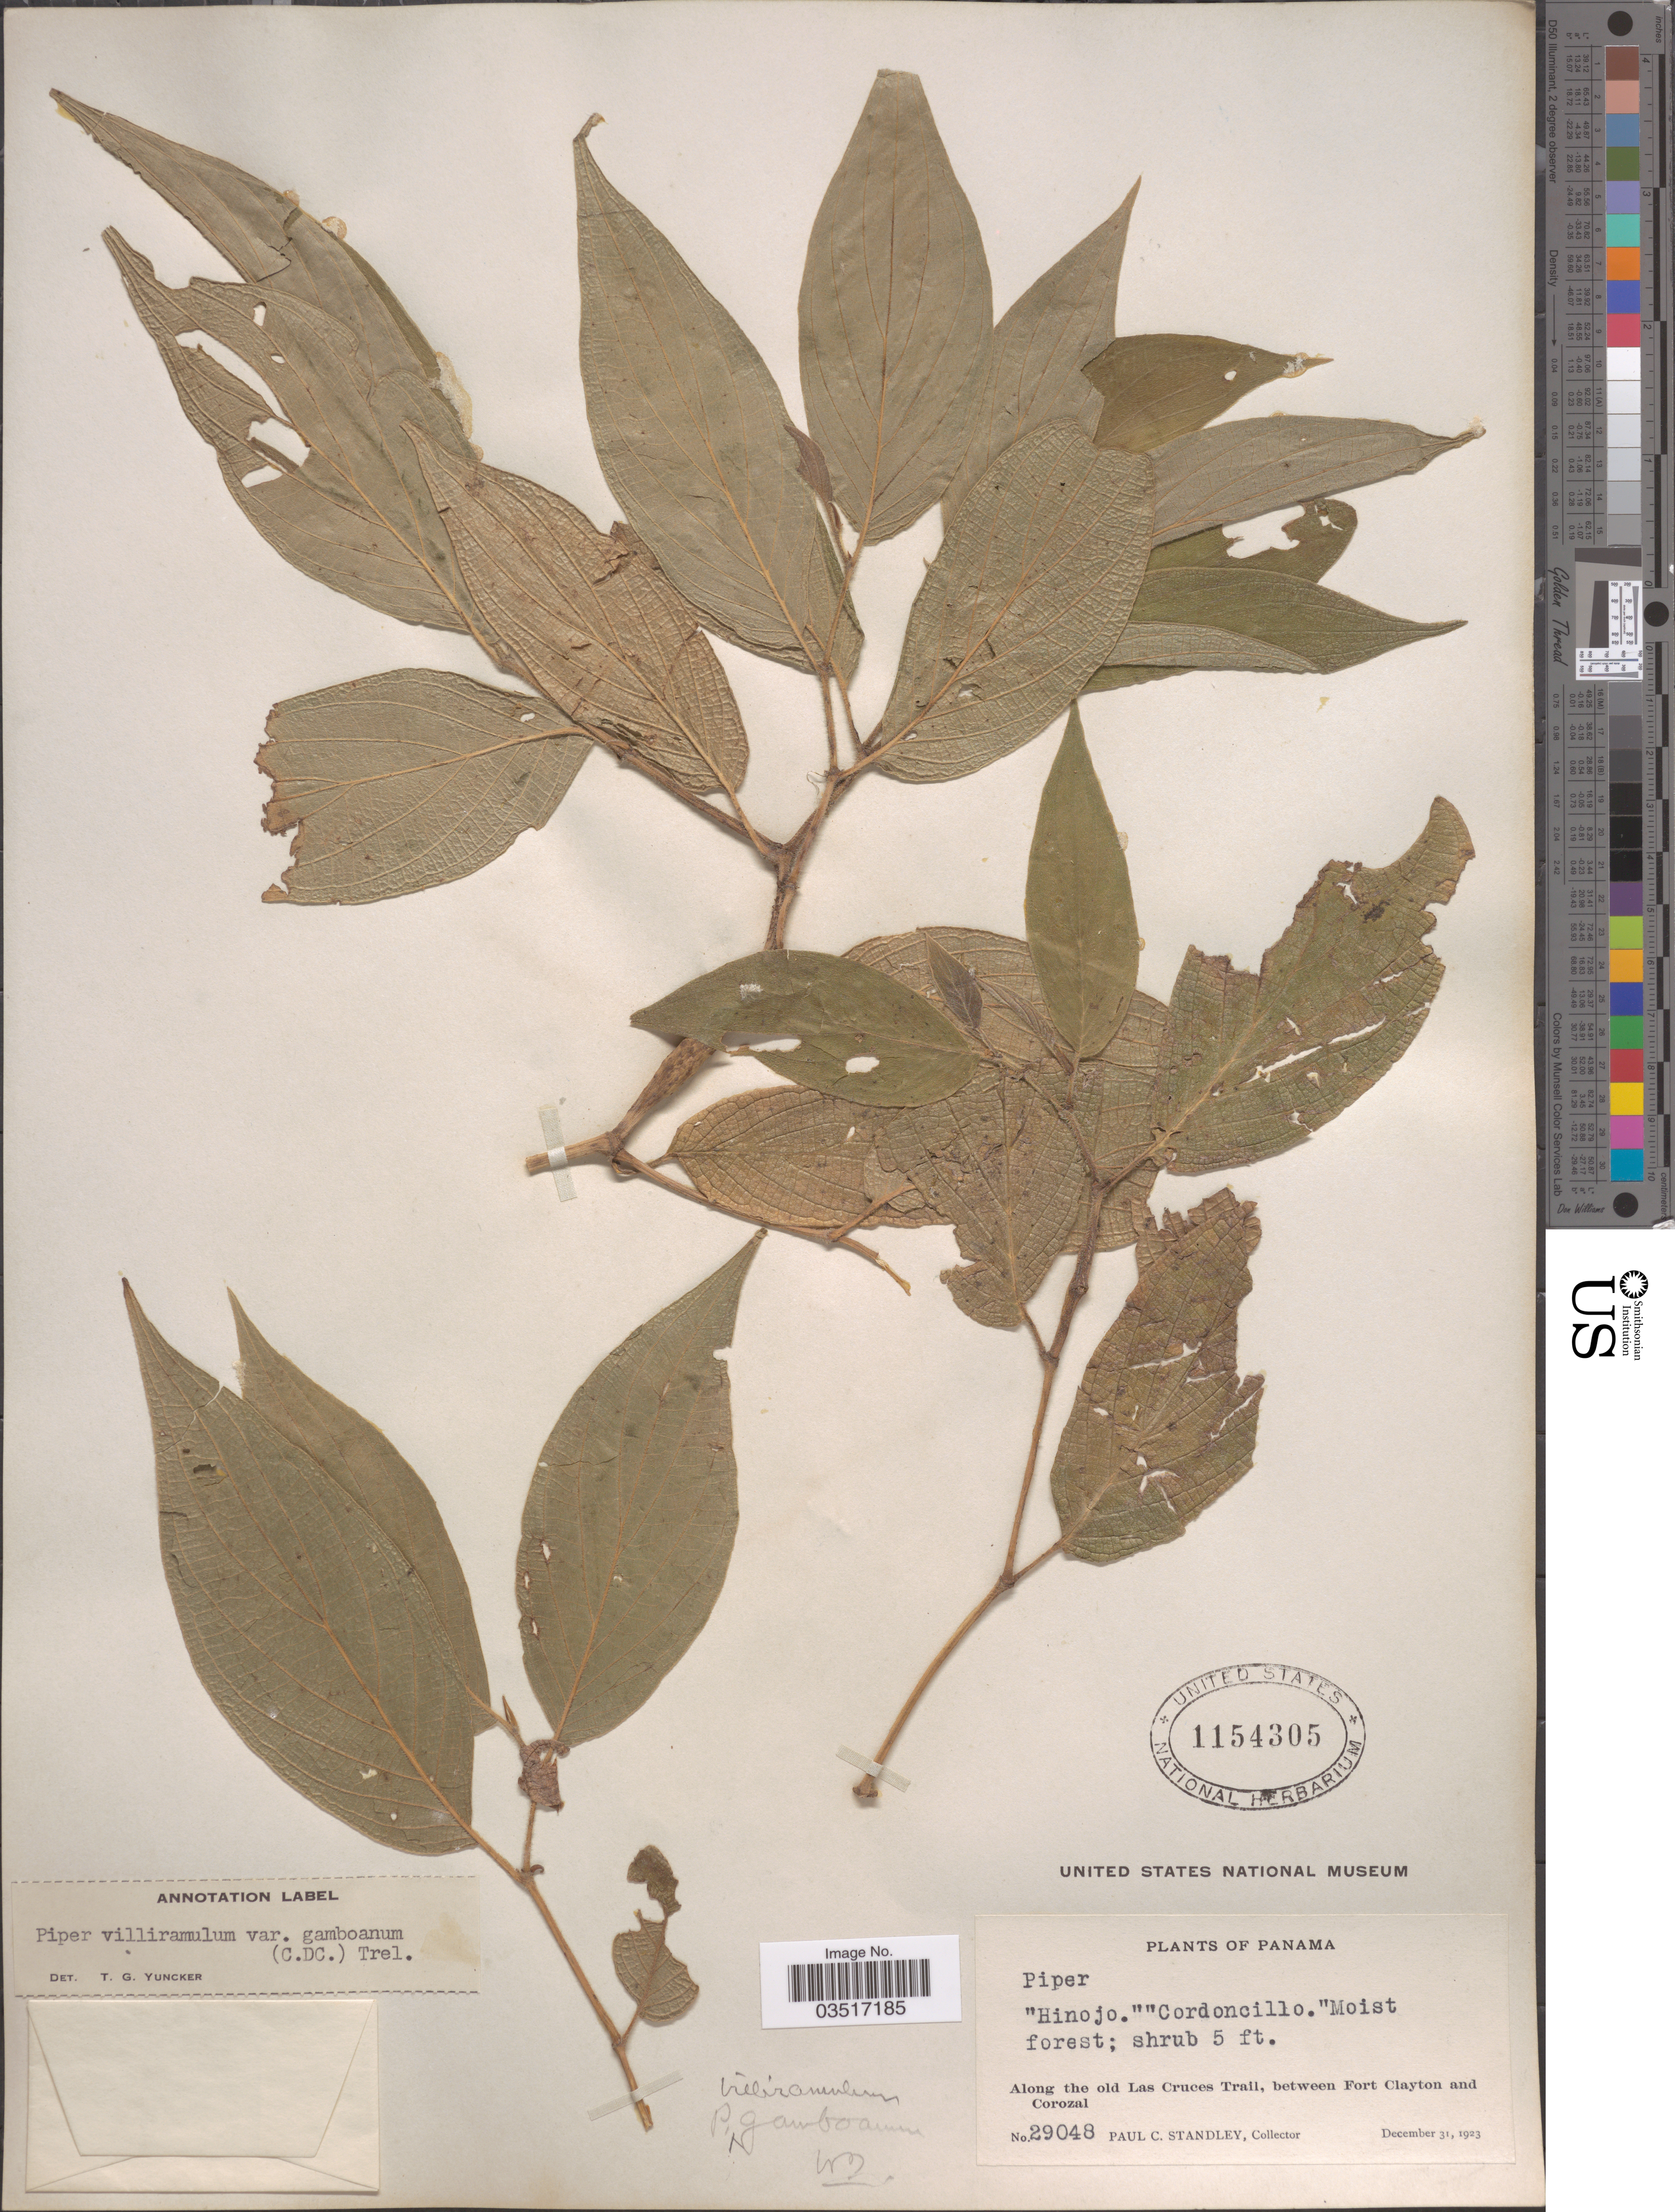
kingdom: Plantae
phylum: Tracheophyta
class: Magnoliopsida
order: Piperales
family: Piperaceae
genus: Piper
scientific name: Piper villiramulum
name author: C. DC.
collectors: P. C. Standley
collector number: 29048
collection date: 1923-12-31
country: Panama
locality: Along the old Las Cruces Trail, between Fort Clayton and Corozal.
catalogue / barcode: US 1154305